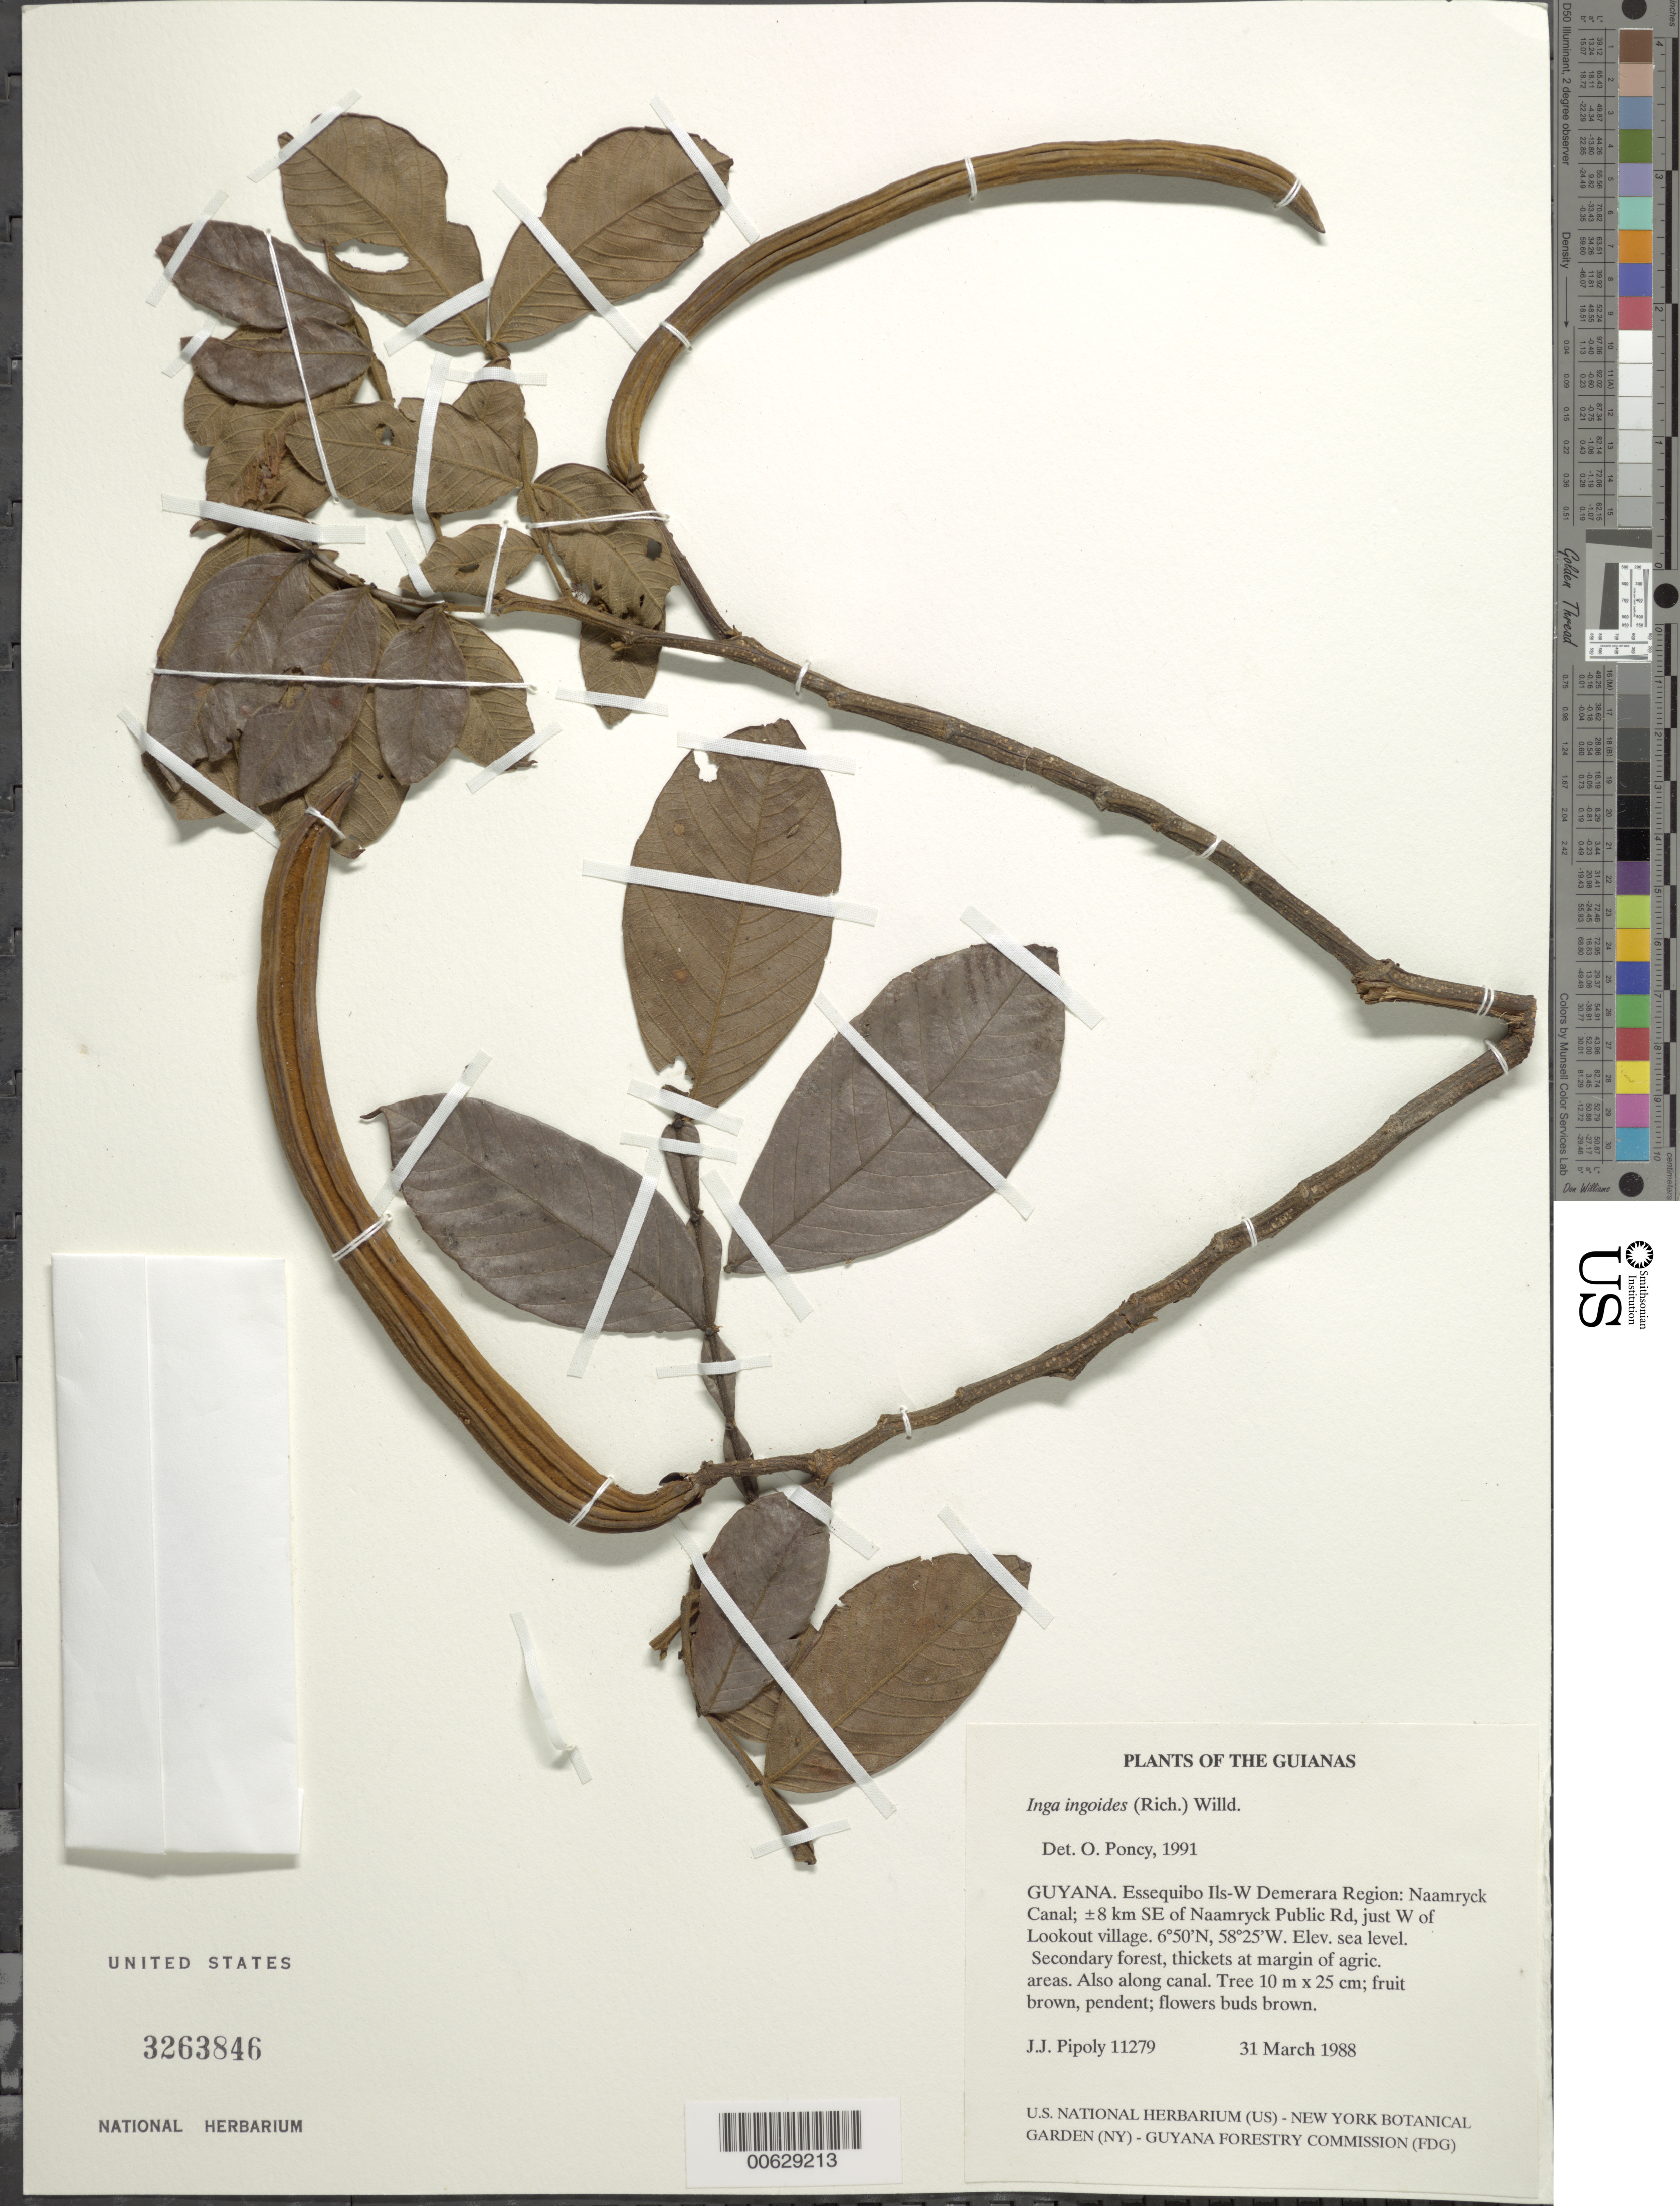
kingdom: Plantae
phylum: Tracheophyta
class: Magnoliopsida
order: Fabales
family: Fabaceae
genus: Inga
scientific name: Inga ingoides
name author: (Rich.) Willd.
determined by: Poncy, O.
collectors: J. J. Pipoly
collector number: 11279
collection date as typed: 31 March 1987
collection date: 1987-03-31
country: Guyana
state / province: Essequibo Isl-W. Demerara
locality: Naamryck Canal; ±8 km SE of Naamryck Public Rd, just W of Lookout village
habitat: Secondary forest, thickets at margin of agric. areas. Also along canal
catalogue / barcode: US 3263846